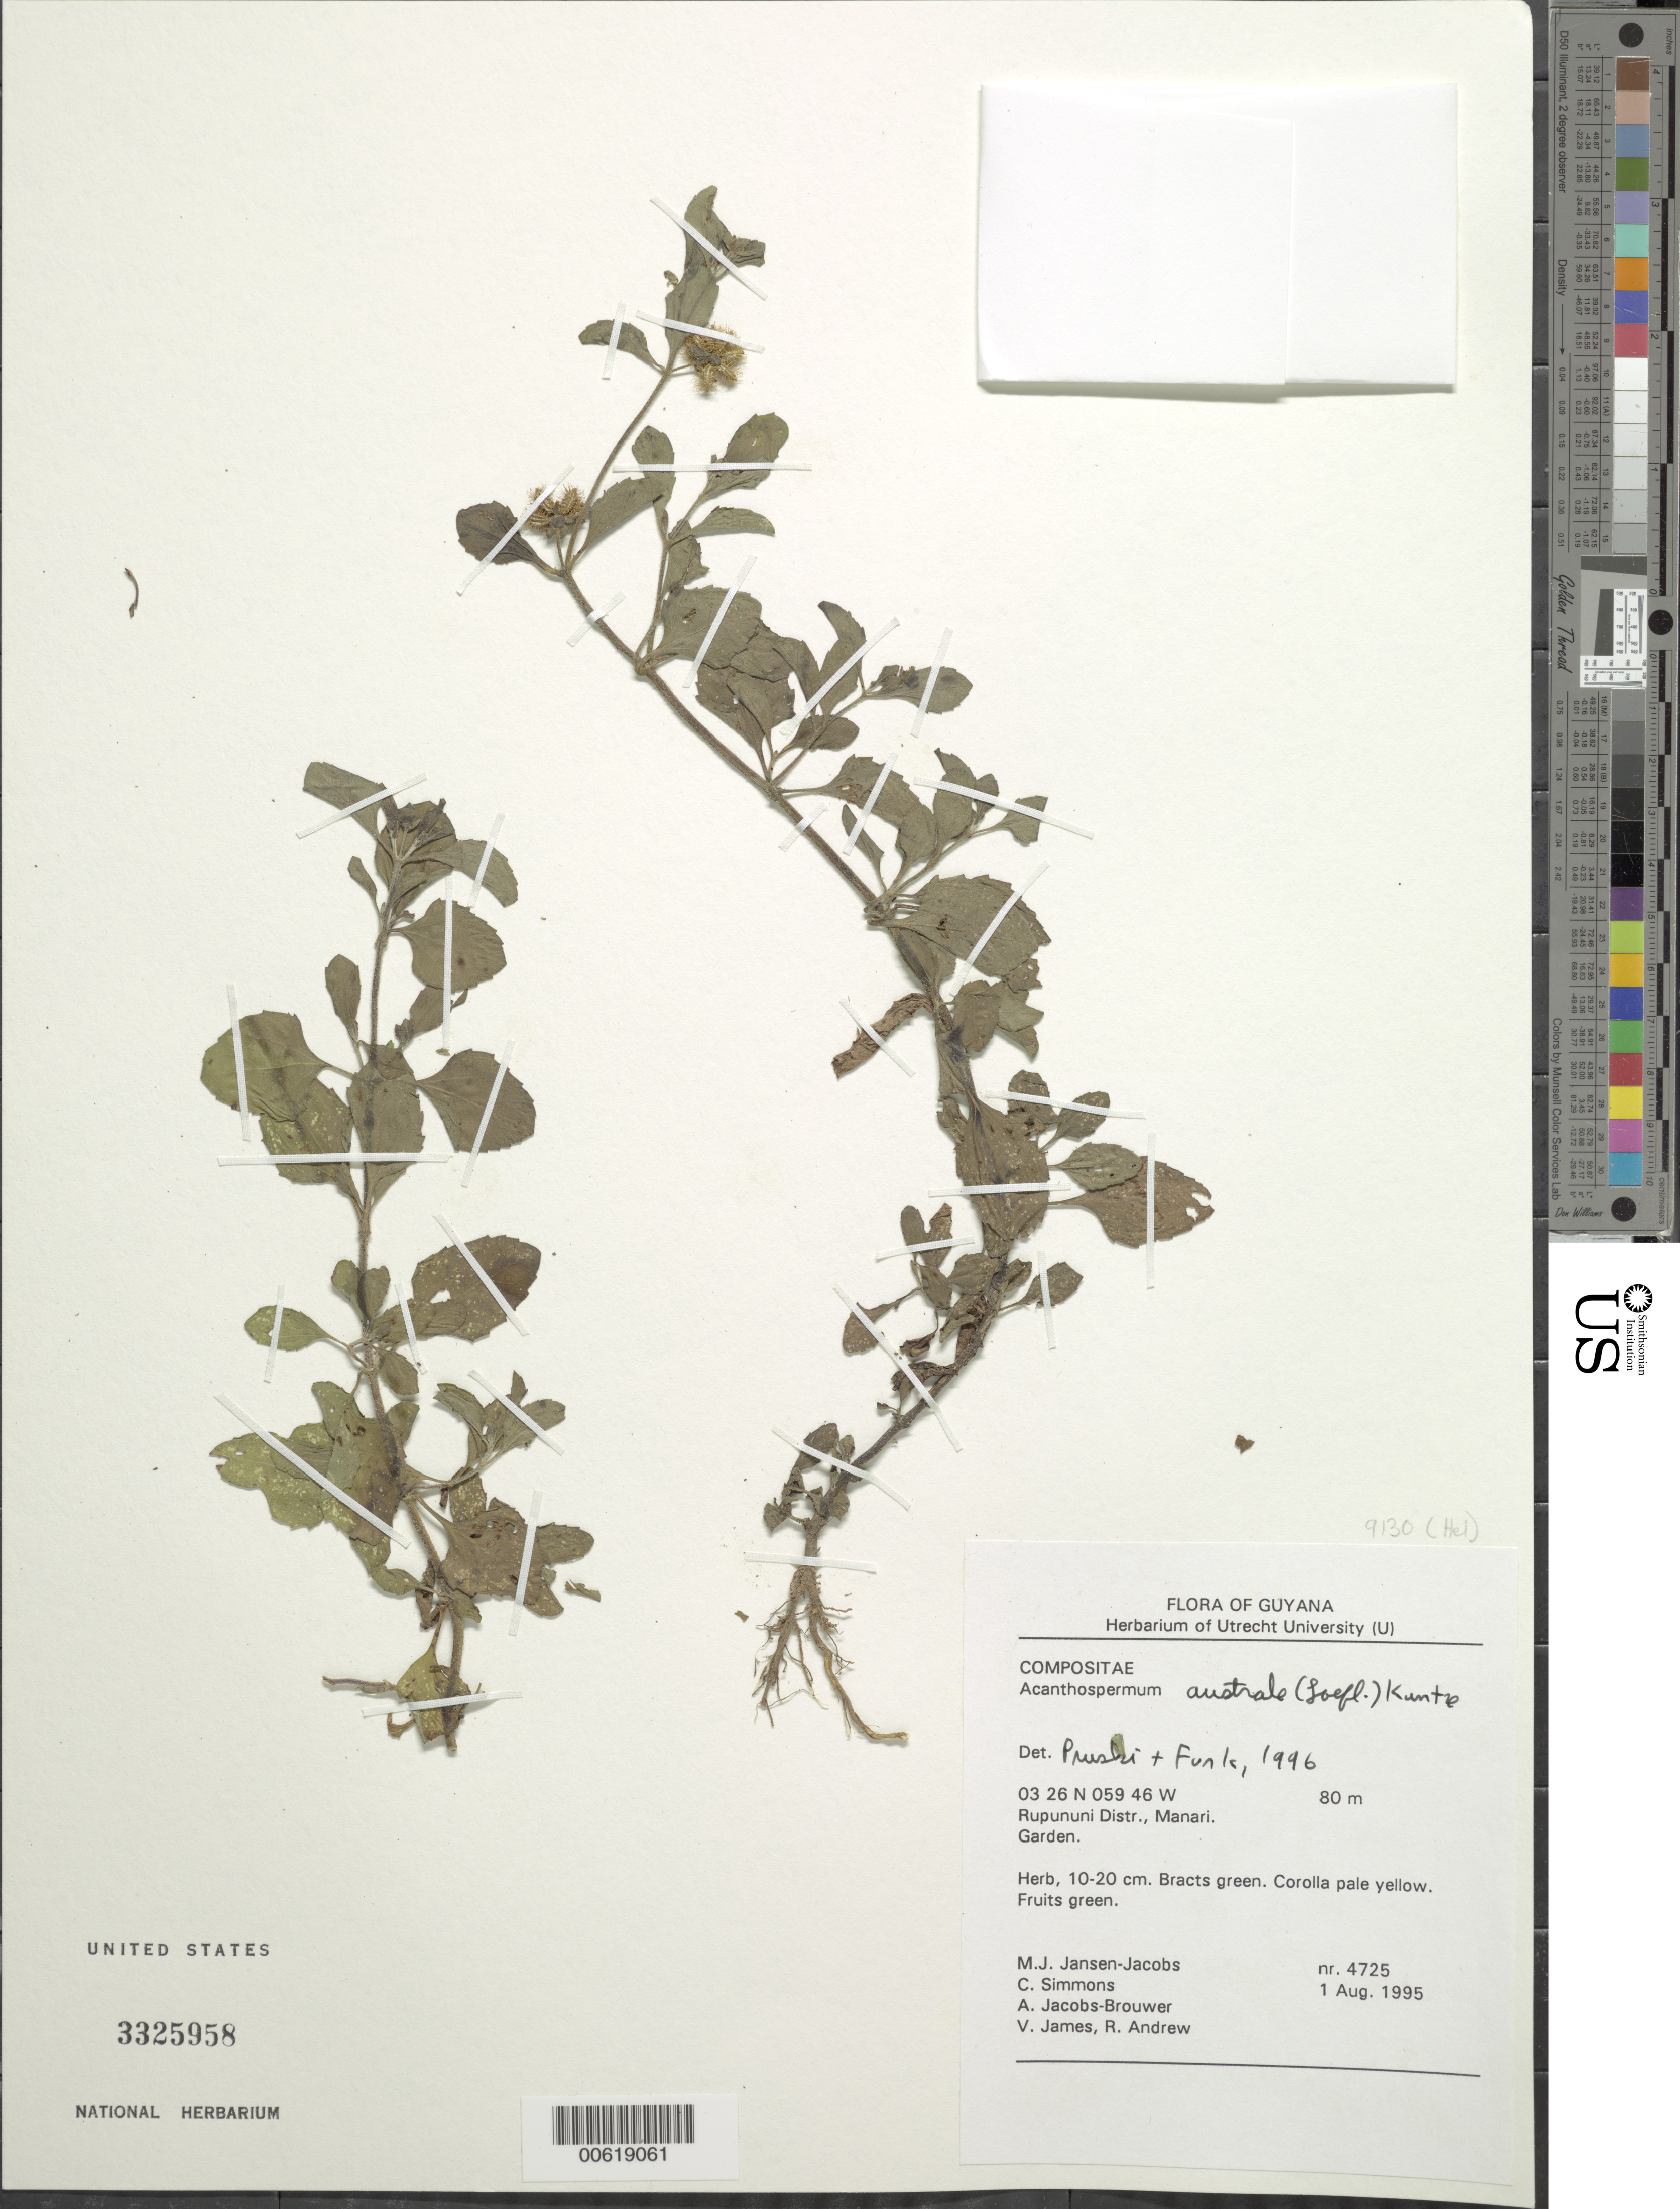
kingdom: Plantae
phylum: Tracheophyta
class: Magnoliopsida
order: Asterales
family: Asteraceae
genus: Acanthospermum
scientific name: Acanthospermum australe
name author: (Loefl.) Kuntze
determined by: Pruski, J. F.; Funk, V. A.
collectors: M. J. Jansen-Jacobs, C. Simons, A. Jacobs-Brouwer, V. James & R. Andrew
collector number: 4725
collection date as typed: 1-Aug-95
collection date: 1995-08-01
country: Guyana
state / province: U. Takutu-U. Essequibo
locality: Manari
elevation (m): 80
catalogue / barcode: US 3325958